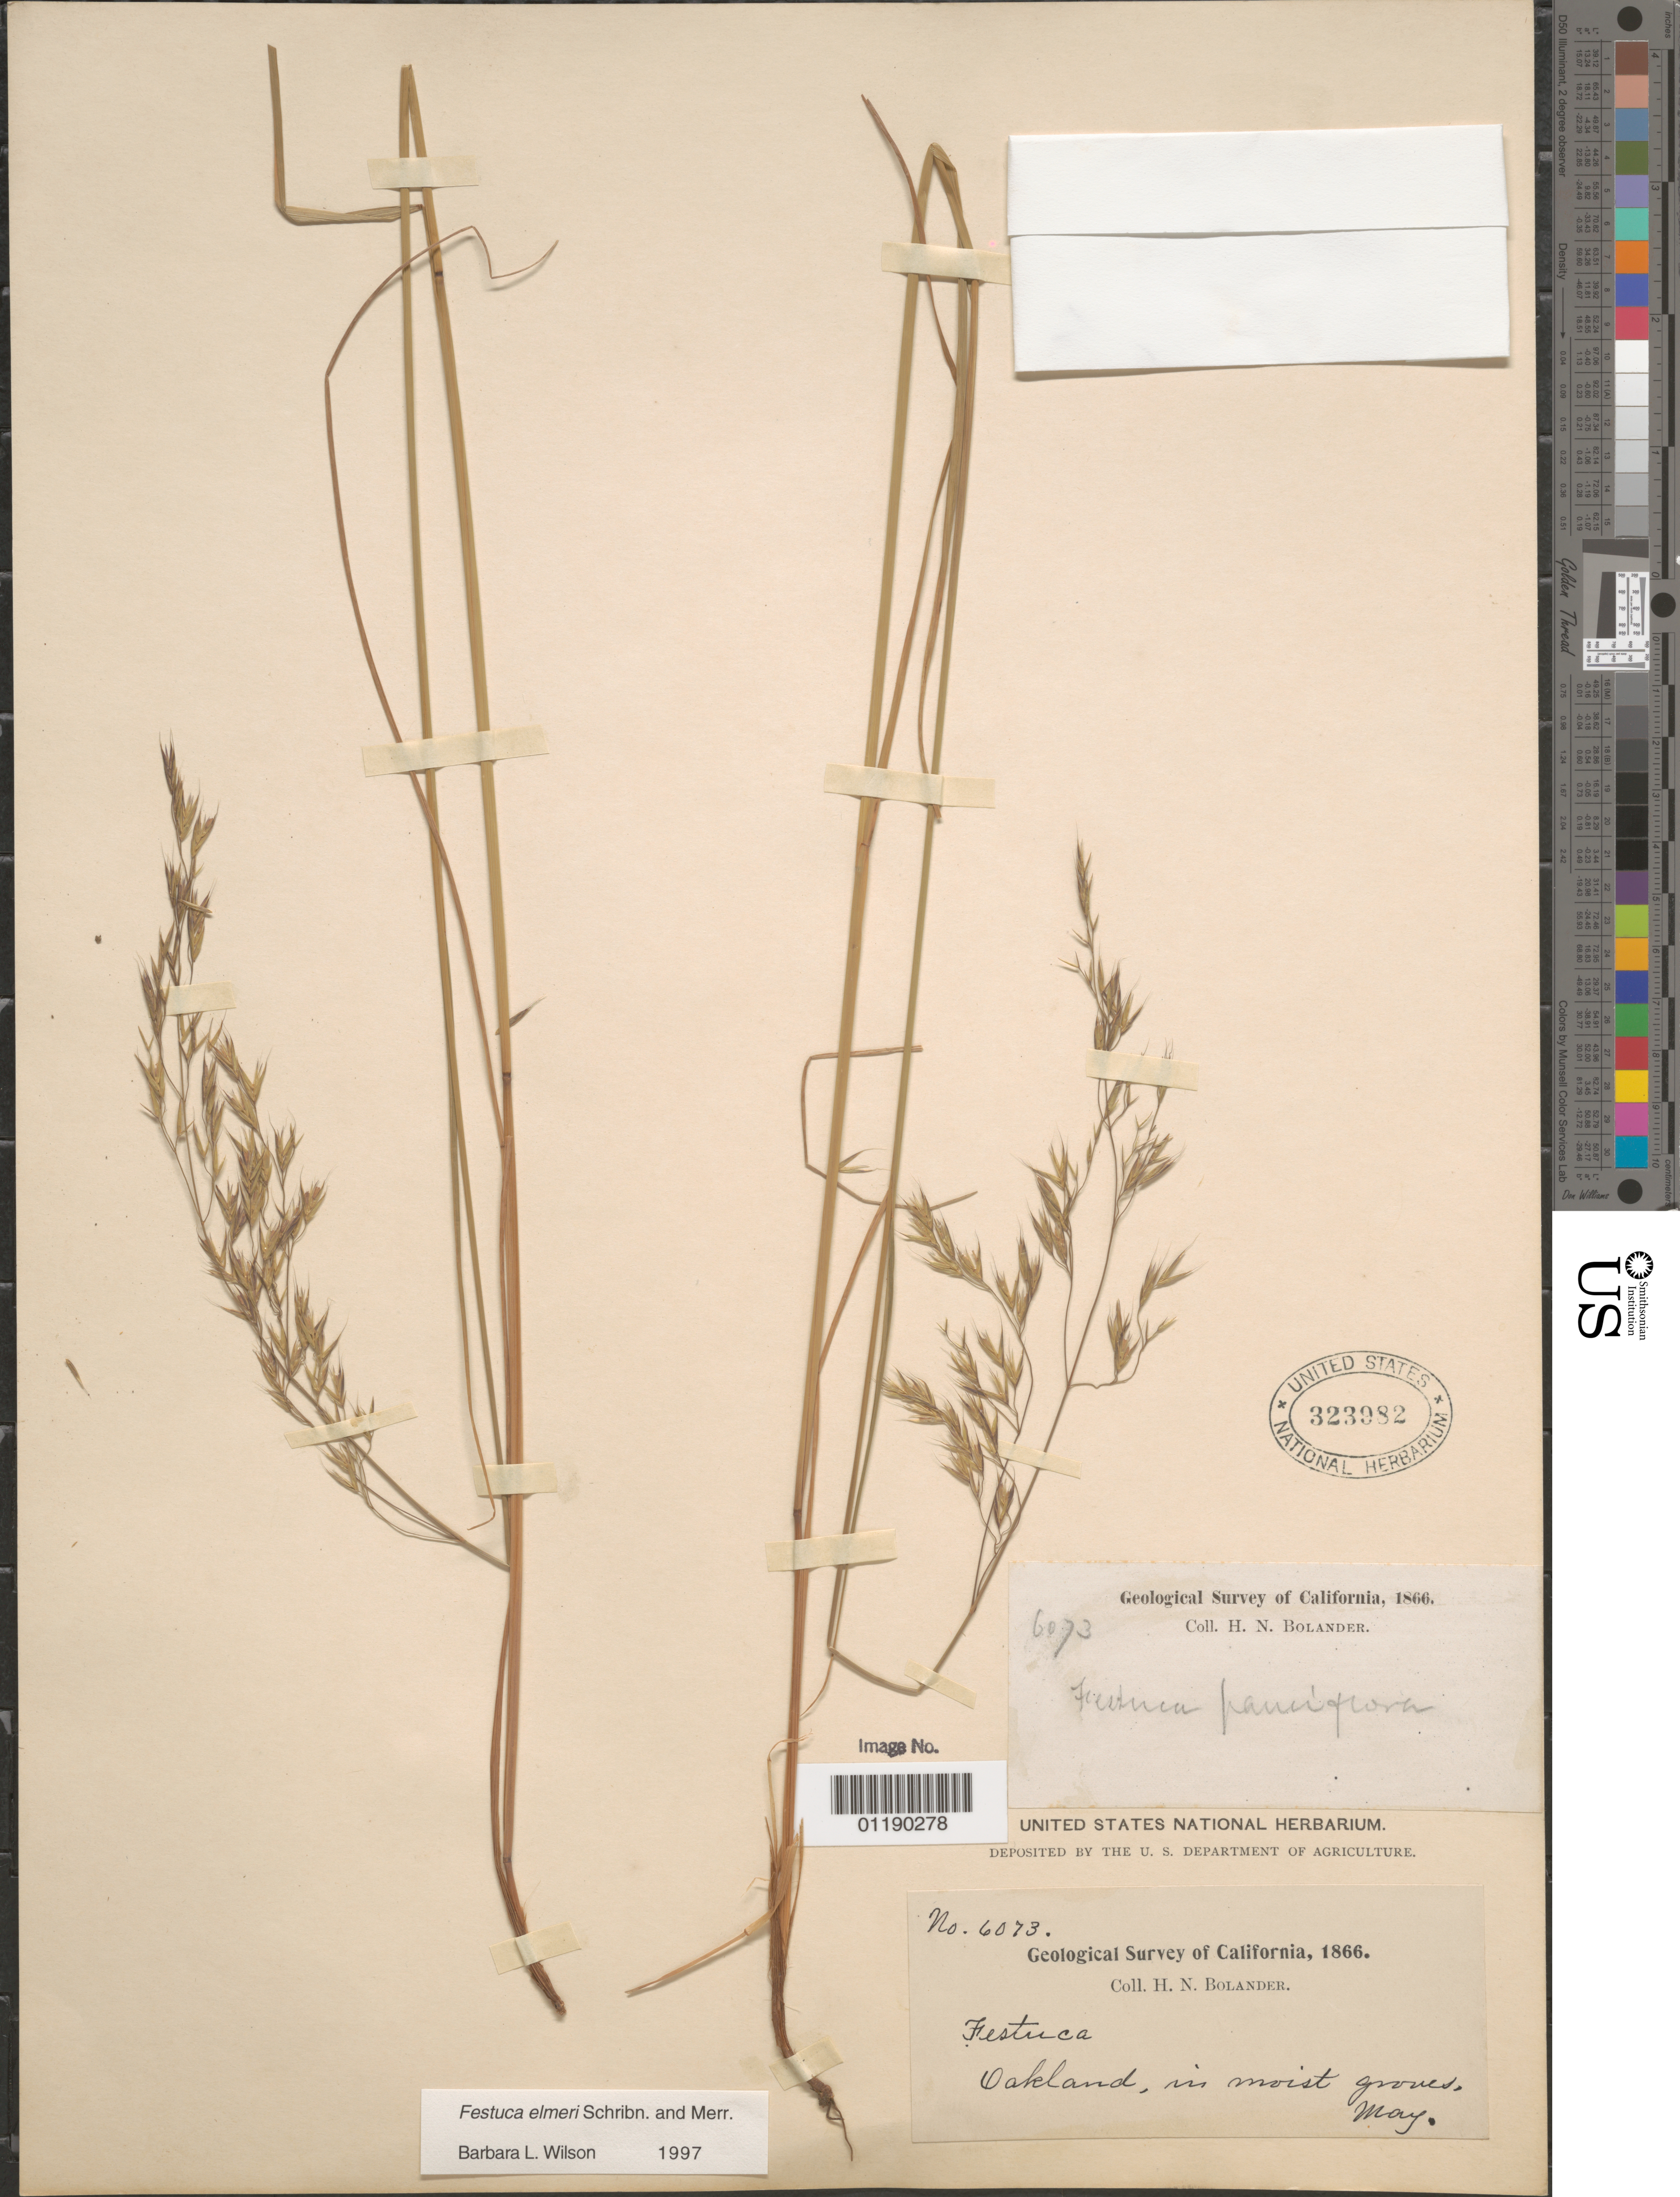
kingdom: Plantae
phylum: Tracheophyta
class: Liliopsida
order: Poales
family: Poaceae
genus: Festuca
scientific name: Festuca elmeri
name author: Scribn. & Merr.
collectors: H. Bolander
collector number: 6073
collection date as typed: May 1866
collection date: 1866-05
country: United States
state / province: California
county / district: Alameda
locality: Oakland, in moist groves.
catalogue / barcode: US 323982